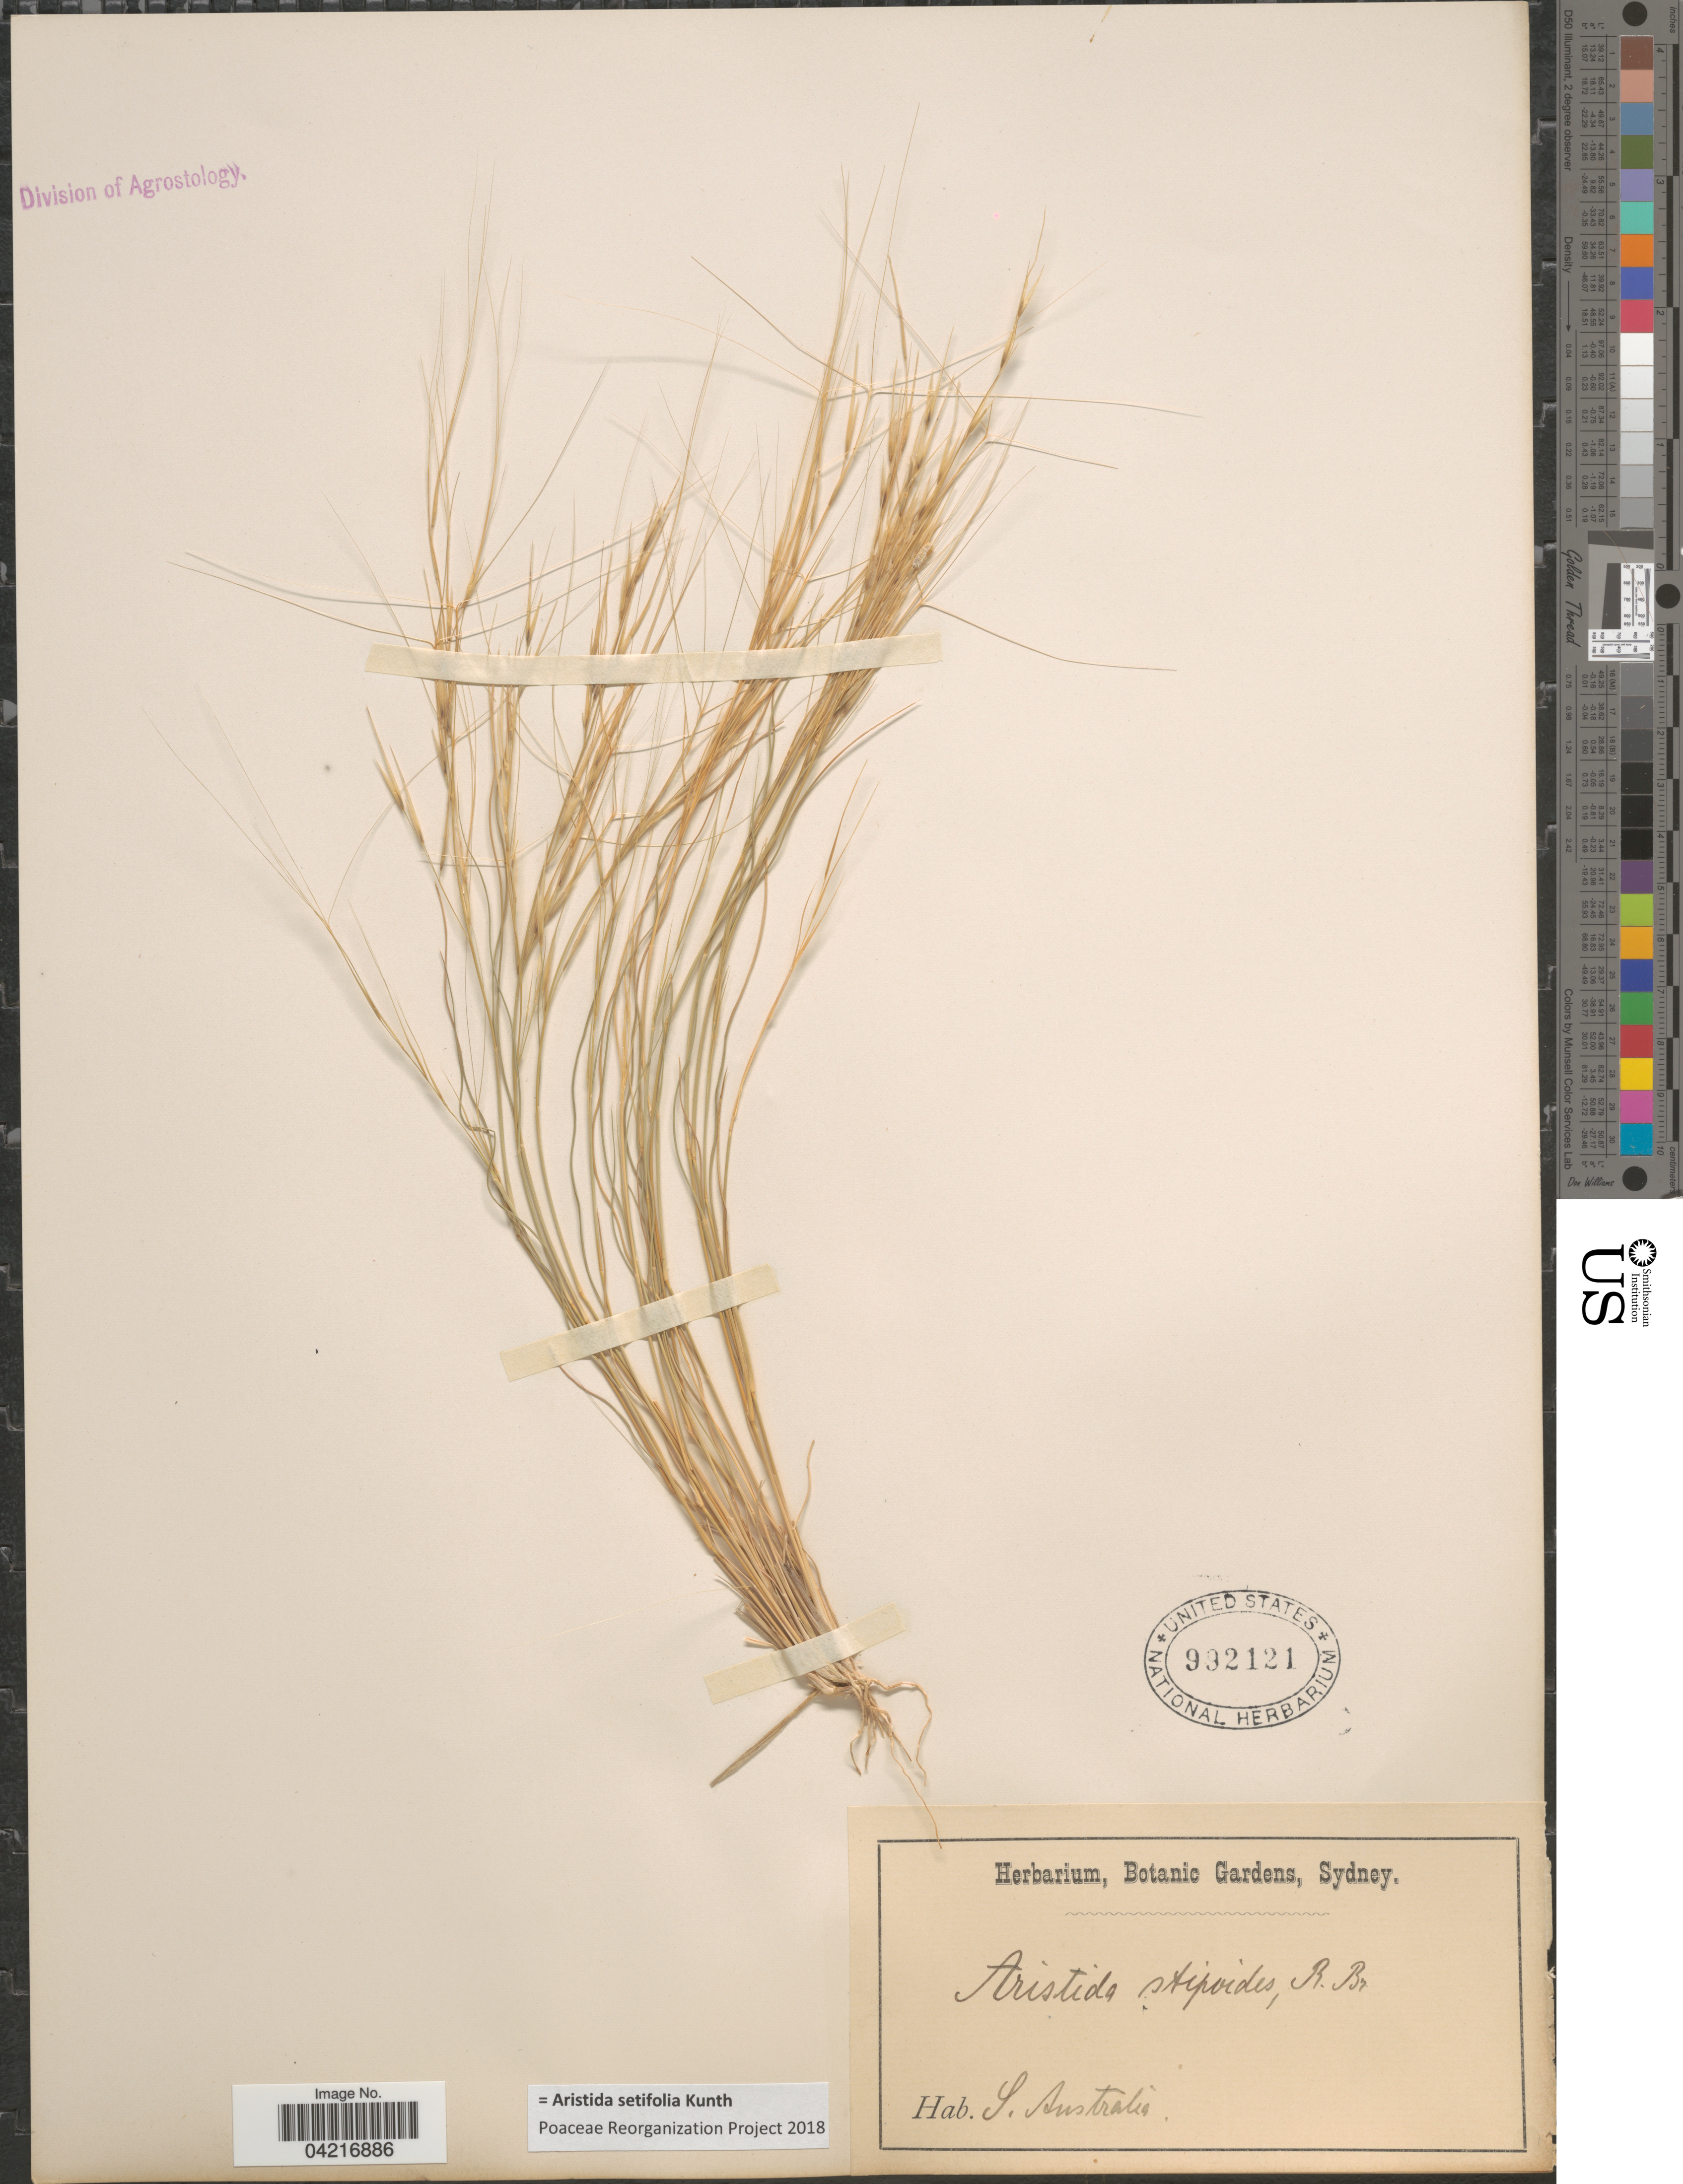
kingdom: Plantae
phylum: Tracheophyta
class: Liliopsida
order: Poales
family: Poaceae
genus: Aristida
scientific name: Aristida setifolia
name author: Kunth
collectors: ex Herb. Bot. Gard. Sydney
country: Australia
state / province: South Australia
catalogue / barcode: US 992121